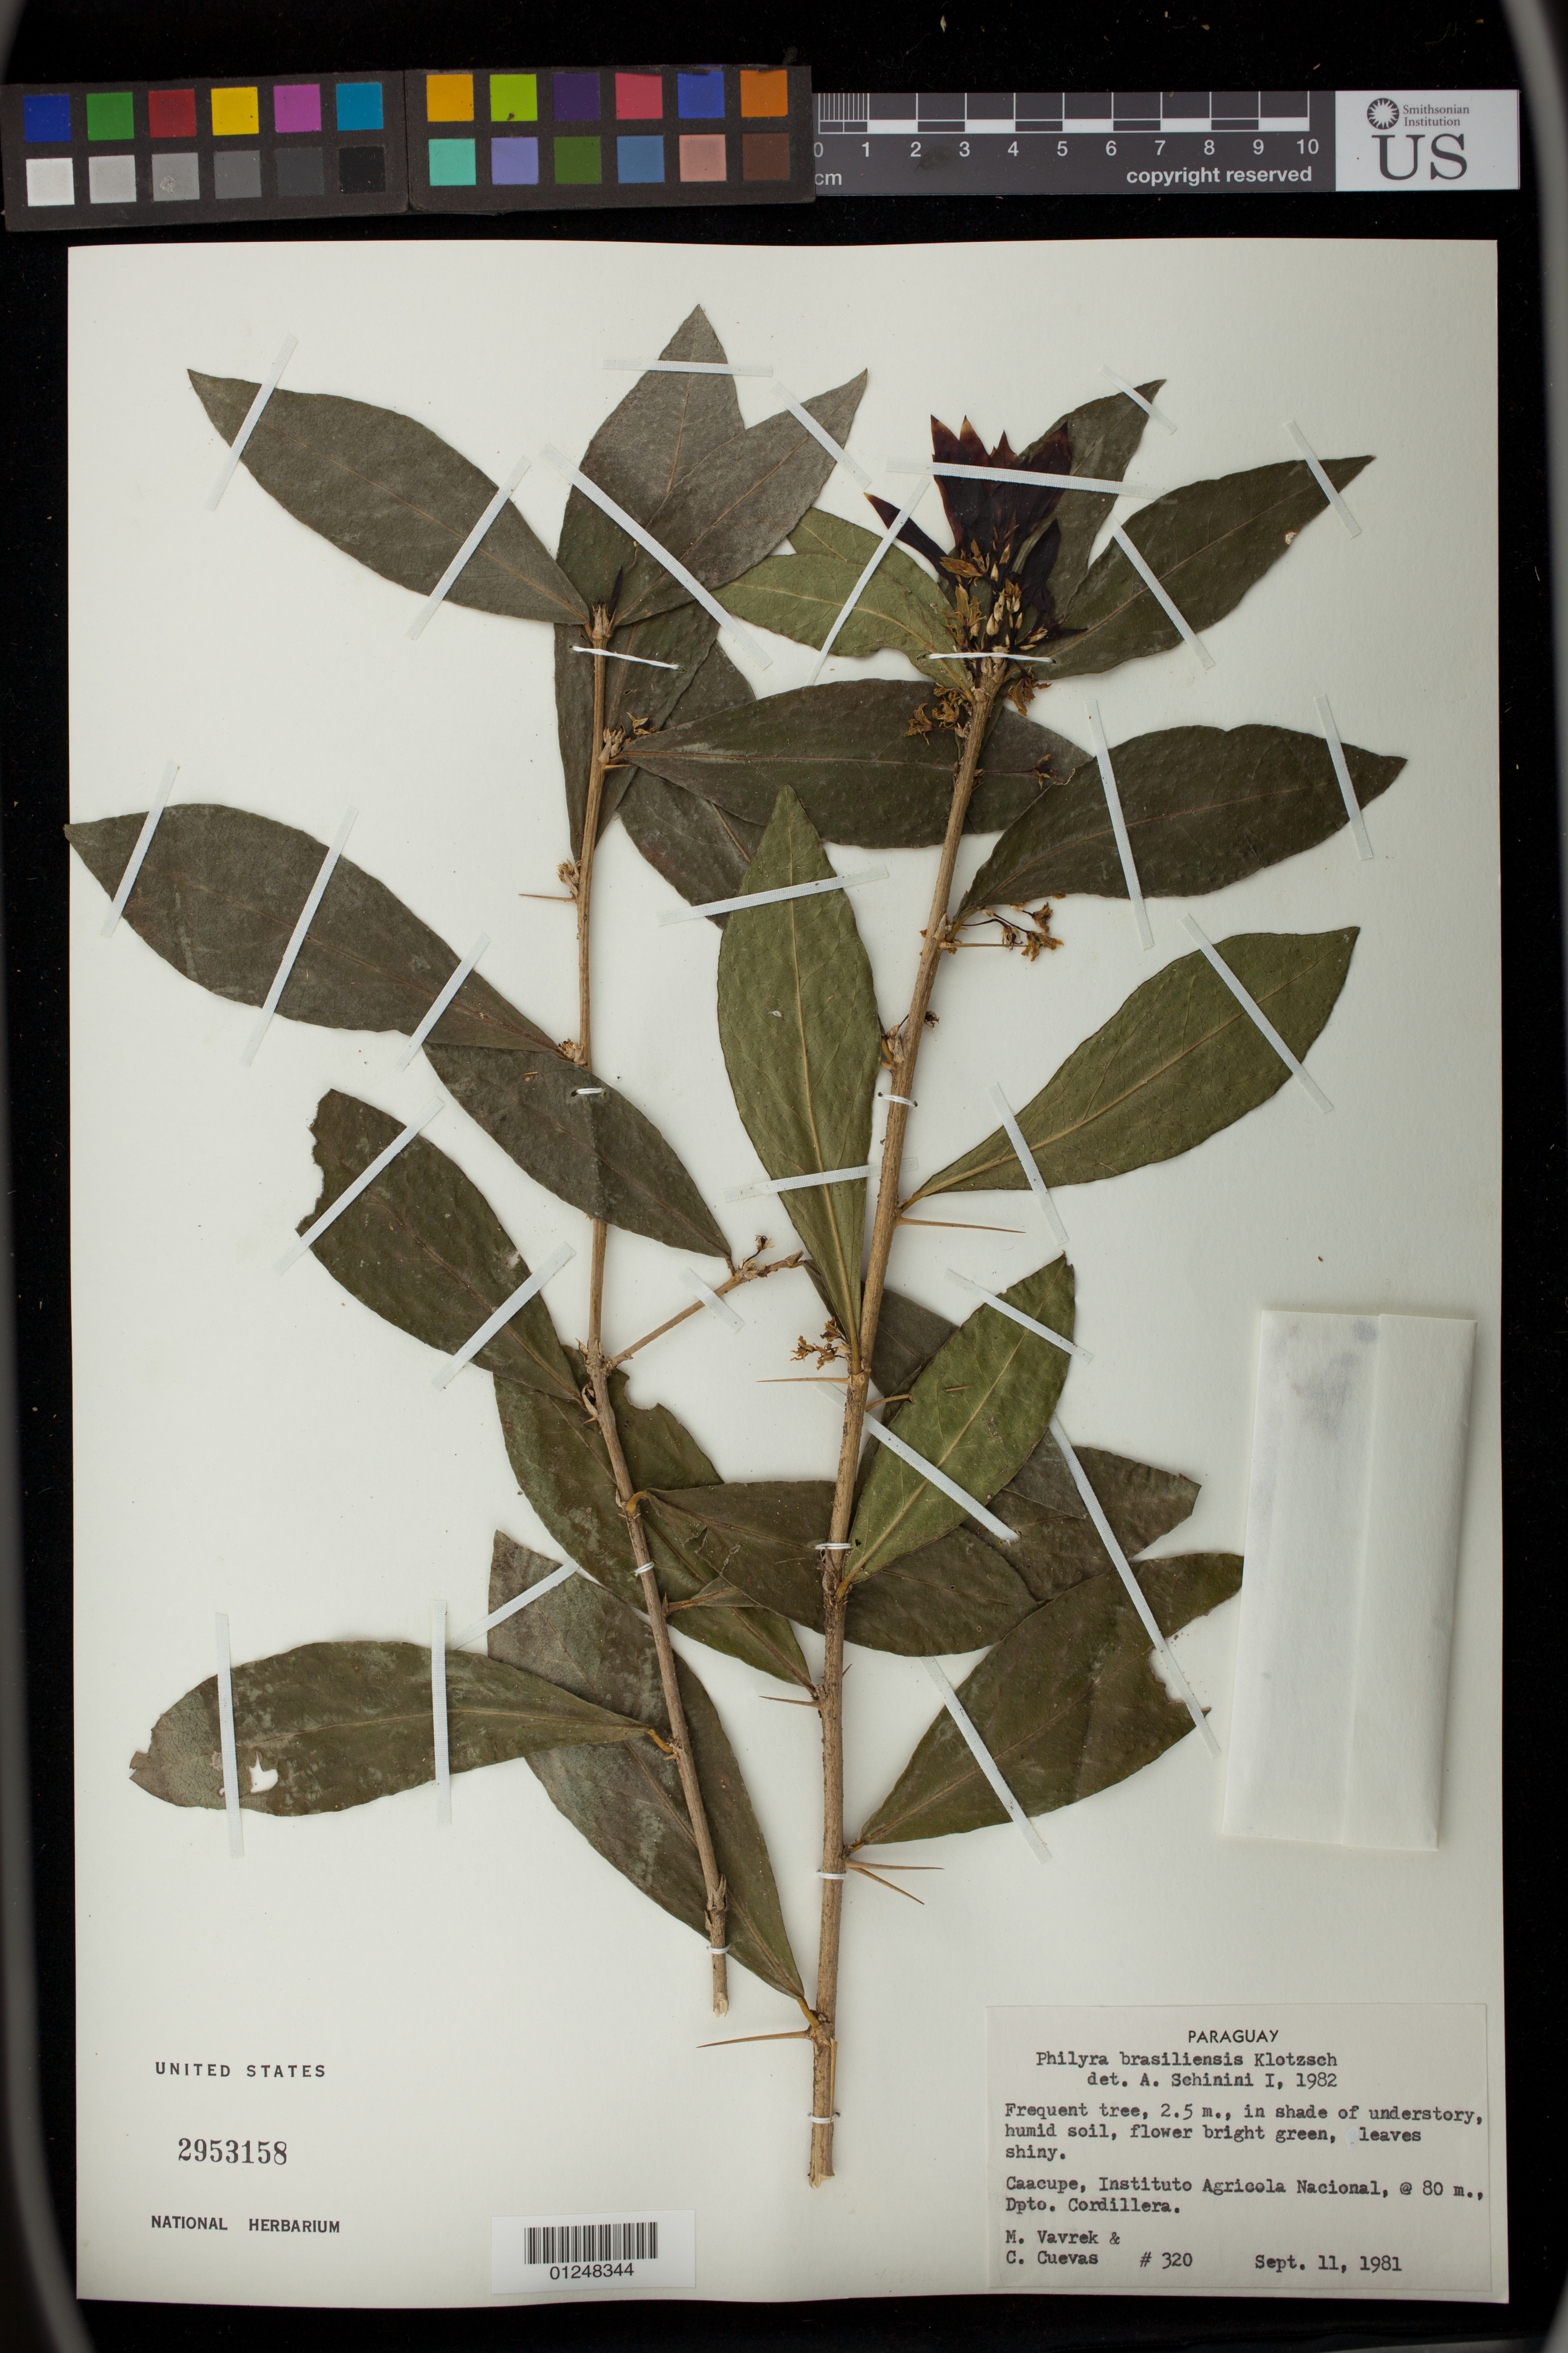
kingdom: Plantae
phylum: Tracheophyta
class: Magnoliopsida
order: Malpighiales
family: Euphorbiaceae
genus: Philyra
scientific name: Philyra brasiliensis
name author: Klotzsch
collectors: M. Vavrek & C. Cuevas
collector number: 320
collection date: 1981-09-11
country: Paraguay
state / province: Cordillera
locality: Caacupe, Instituto Agricola Nacional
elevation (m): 80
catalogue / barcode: US 2953158